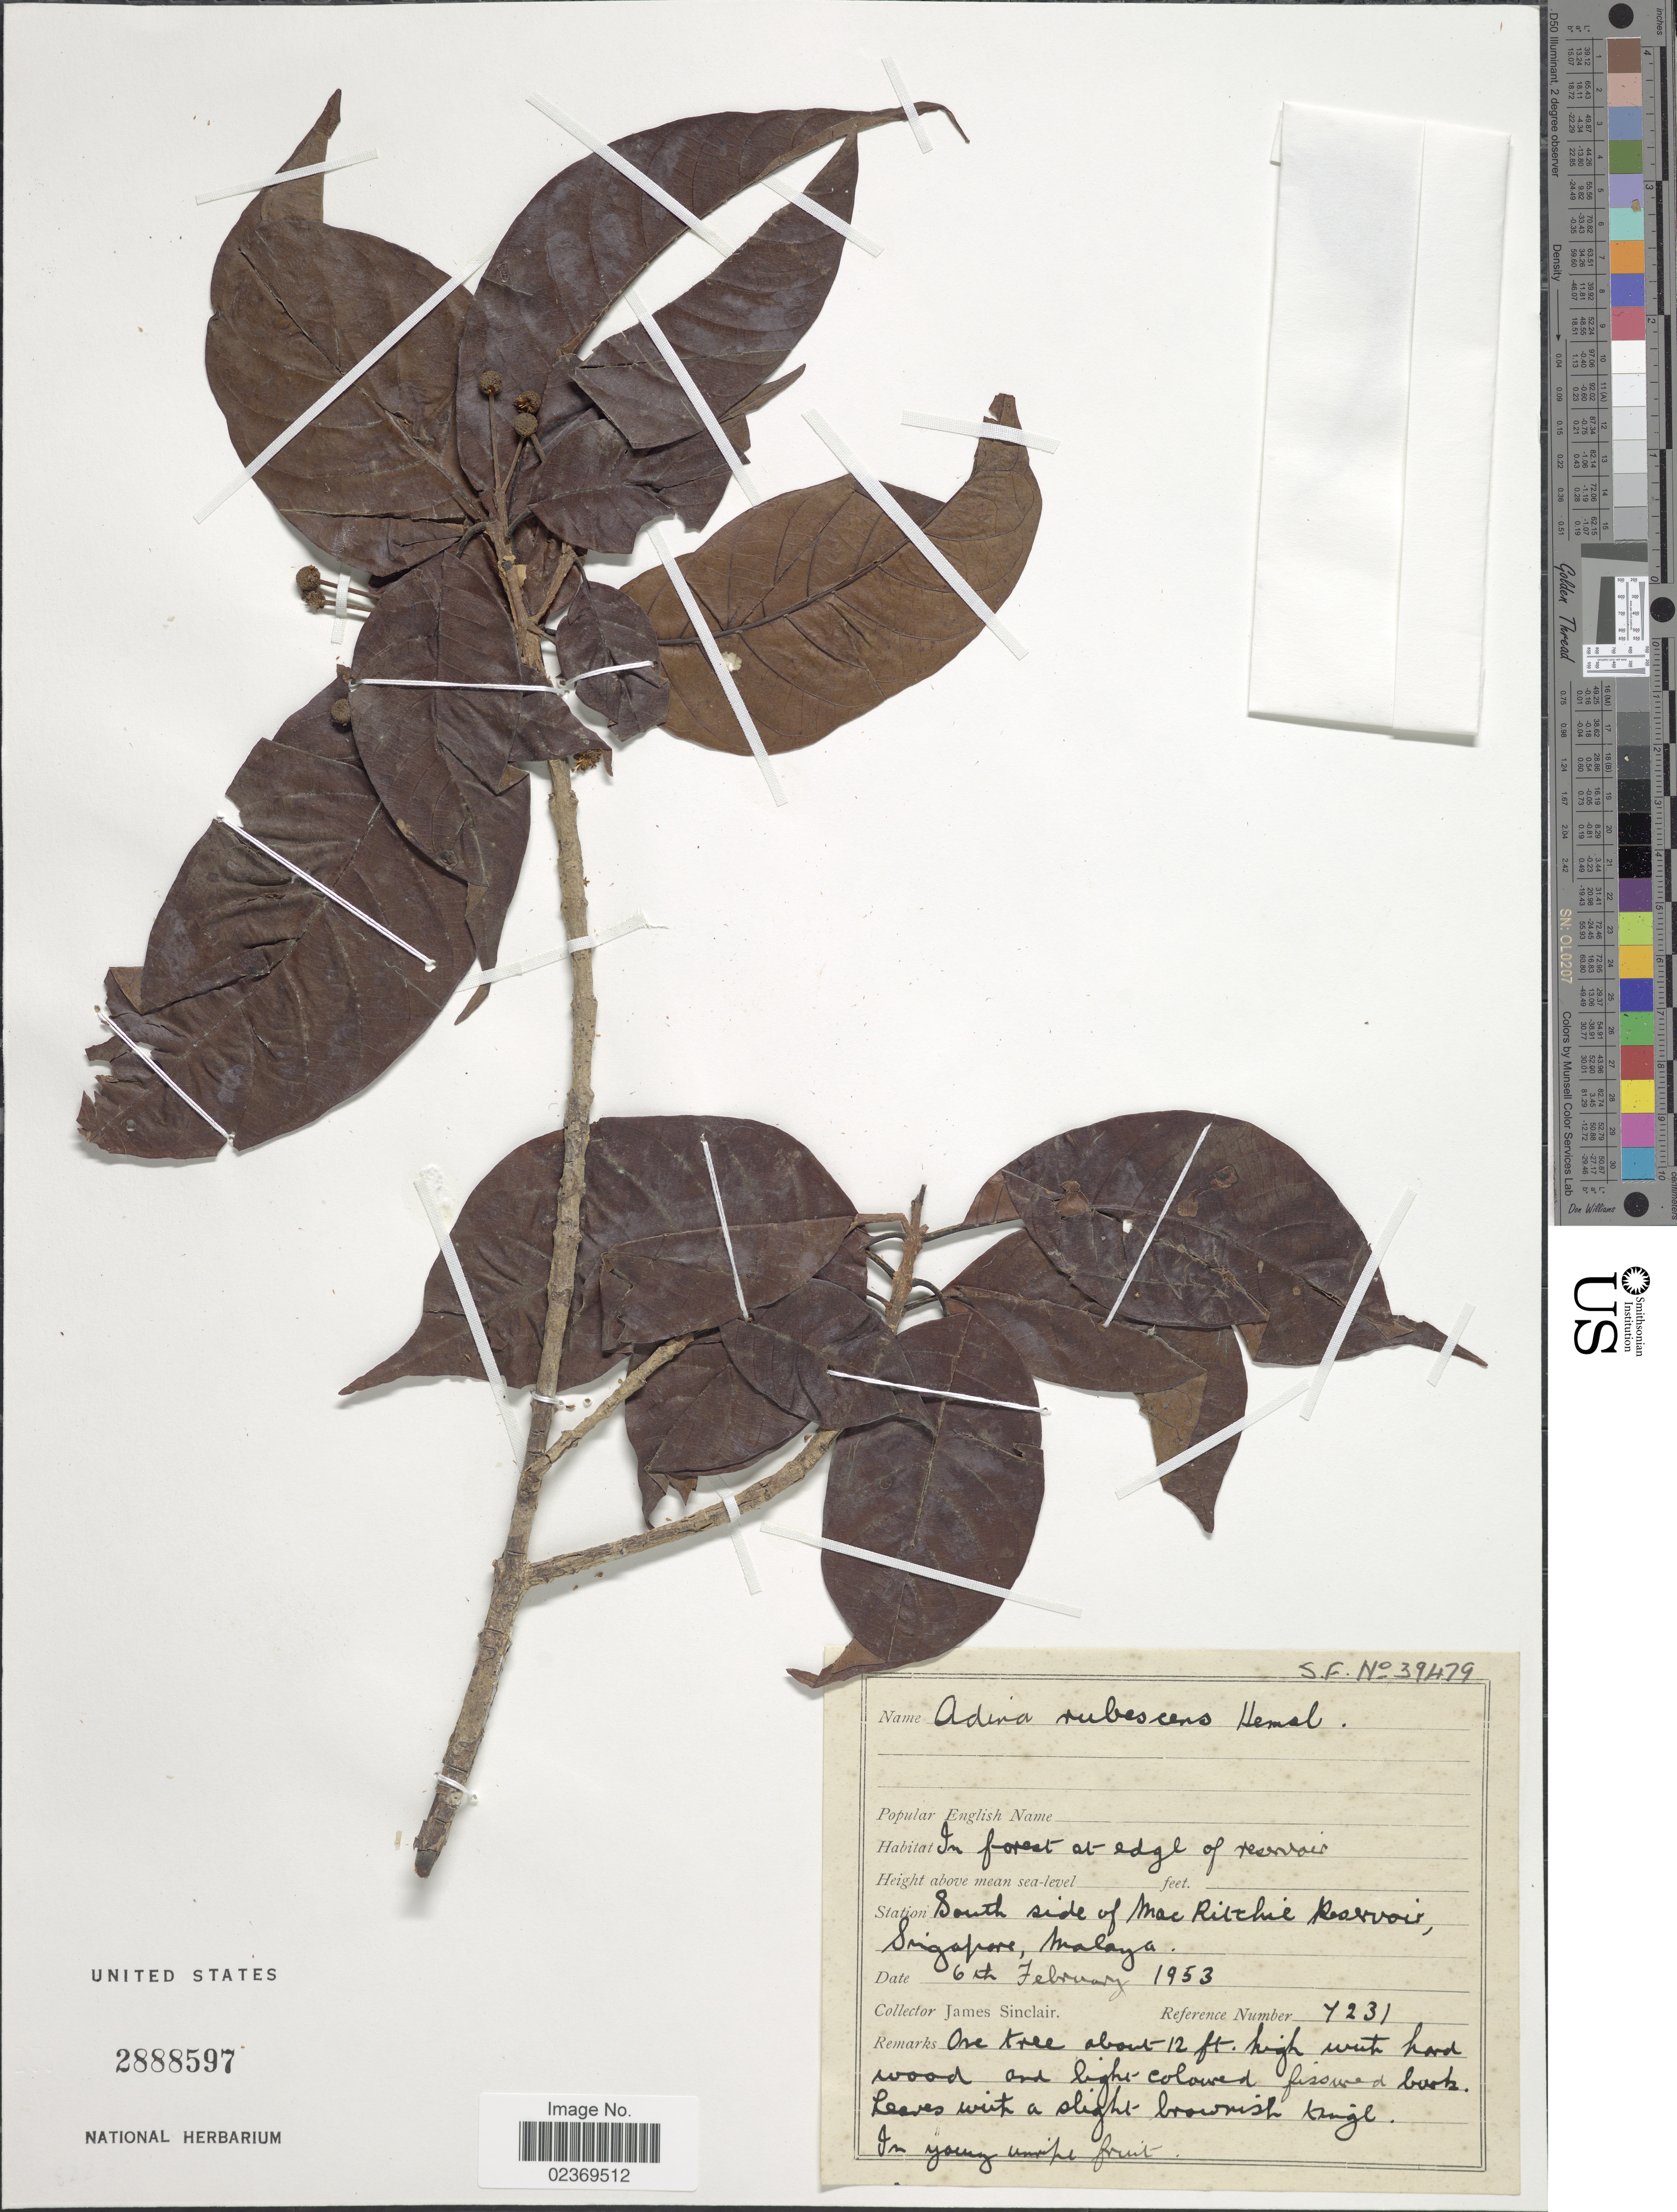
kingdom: Plantae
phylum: Tracheophyta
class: Magnoliopsida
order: Gentianales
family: Rubiaceae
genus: Adina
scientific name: Adina rubescens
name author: Hemsl.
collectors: J. Sinclair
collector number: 7231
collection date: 1953-02-06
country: Singapore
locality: In forest at edge of reservoir, South side of Mac Ritchie Reservoir, Malaya.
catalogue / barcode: US 2888597